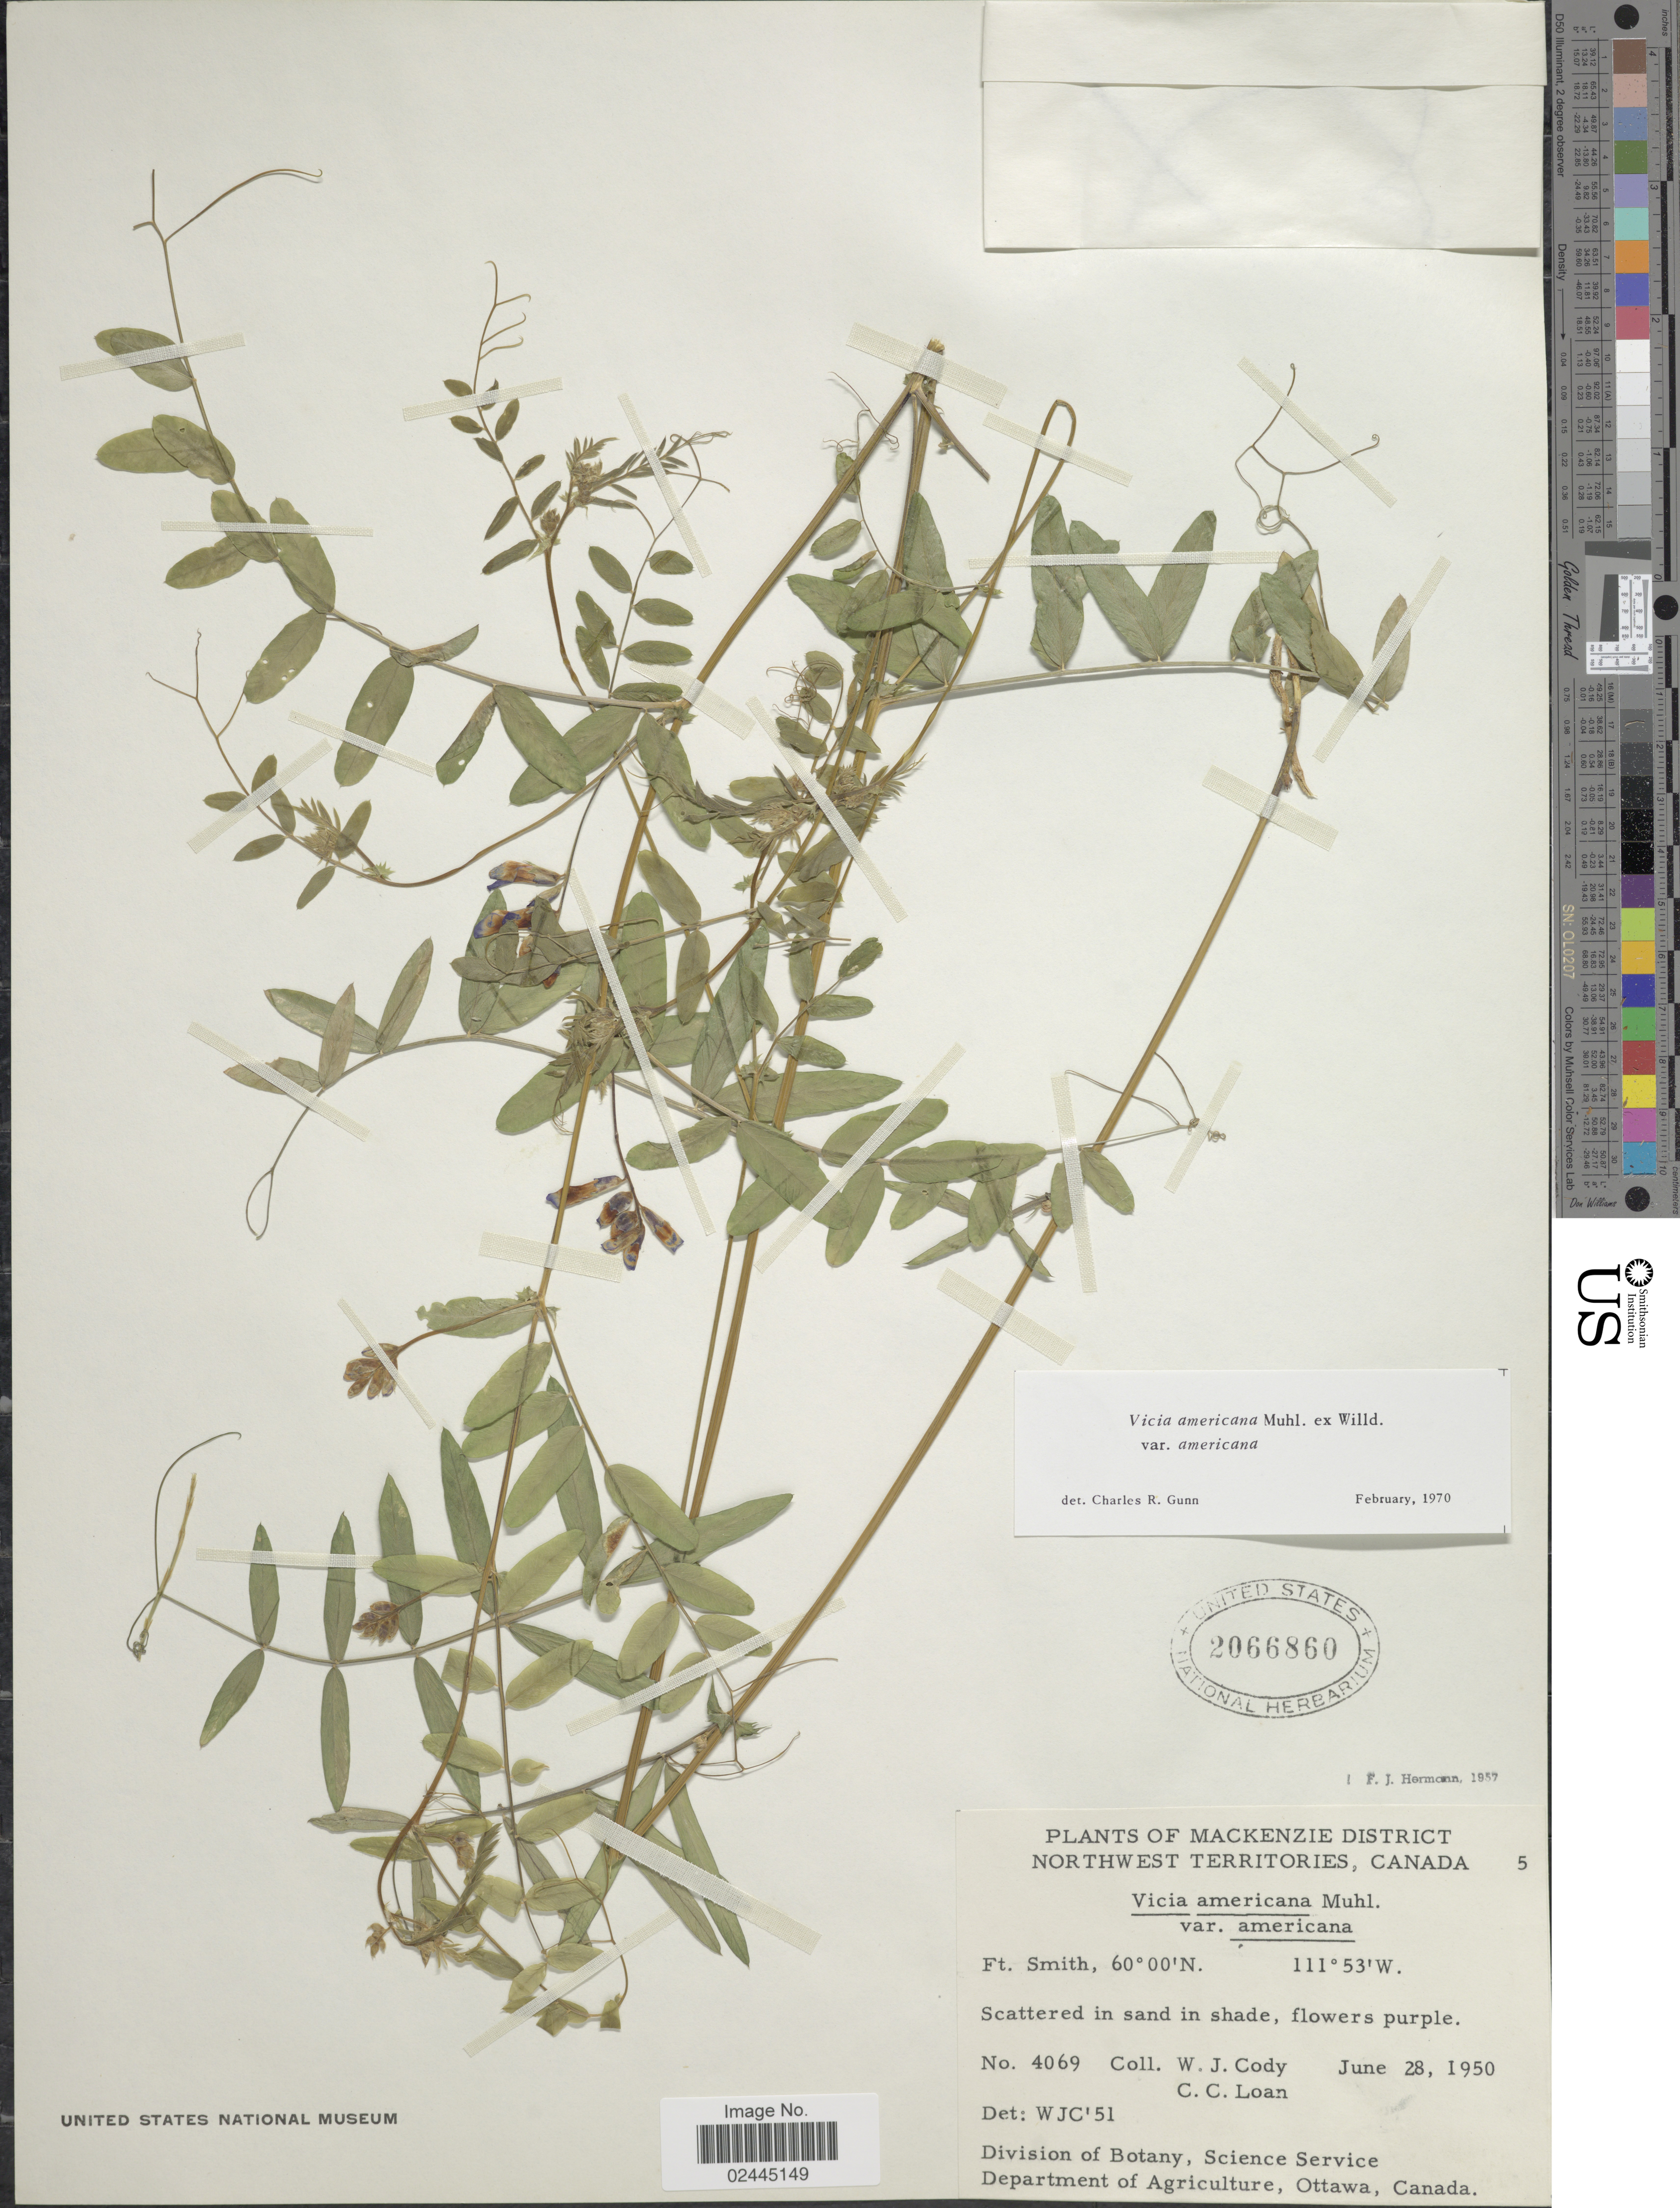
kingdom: Plantae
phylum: Tracheophyta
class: Magnoliopsida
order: Fabales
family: Fabaceae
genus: Vicia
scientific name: Vicia americana var. americana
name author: Muhl. ex Willd.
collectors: W. Cody & C. Loan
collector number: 4069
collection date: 1950-06-28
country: Canada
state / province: Northwest Territories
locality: Mackenzie District. Ft. Smith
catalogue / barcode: US 2066860